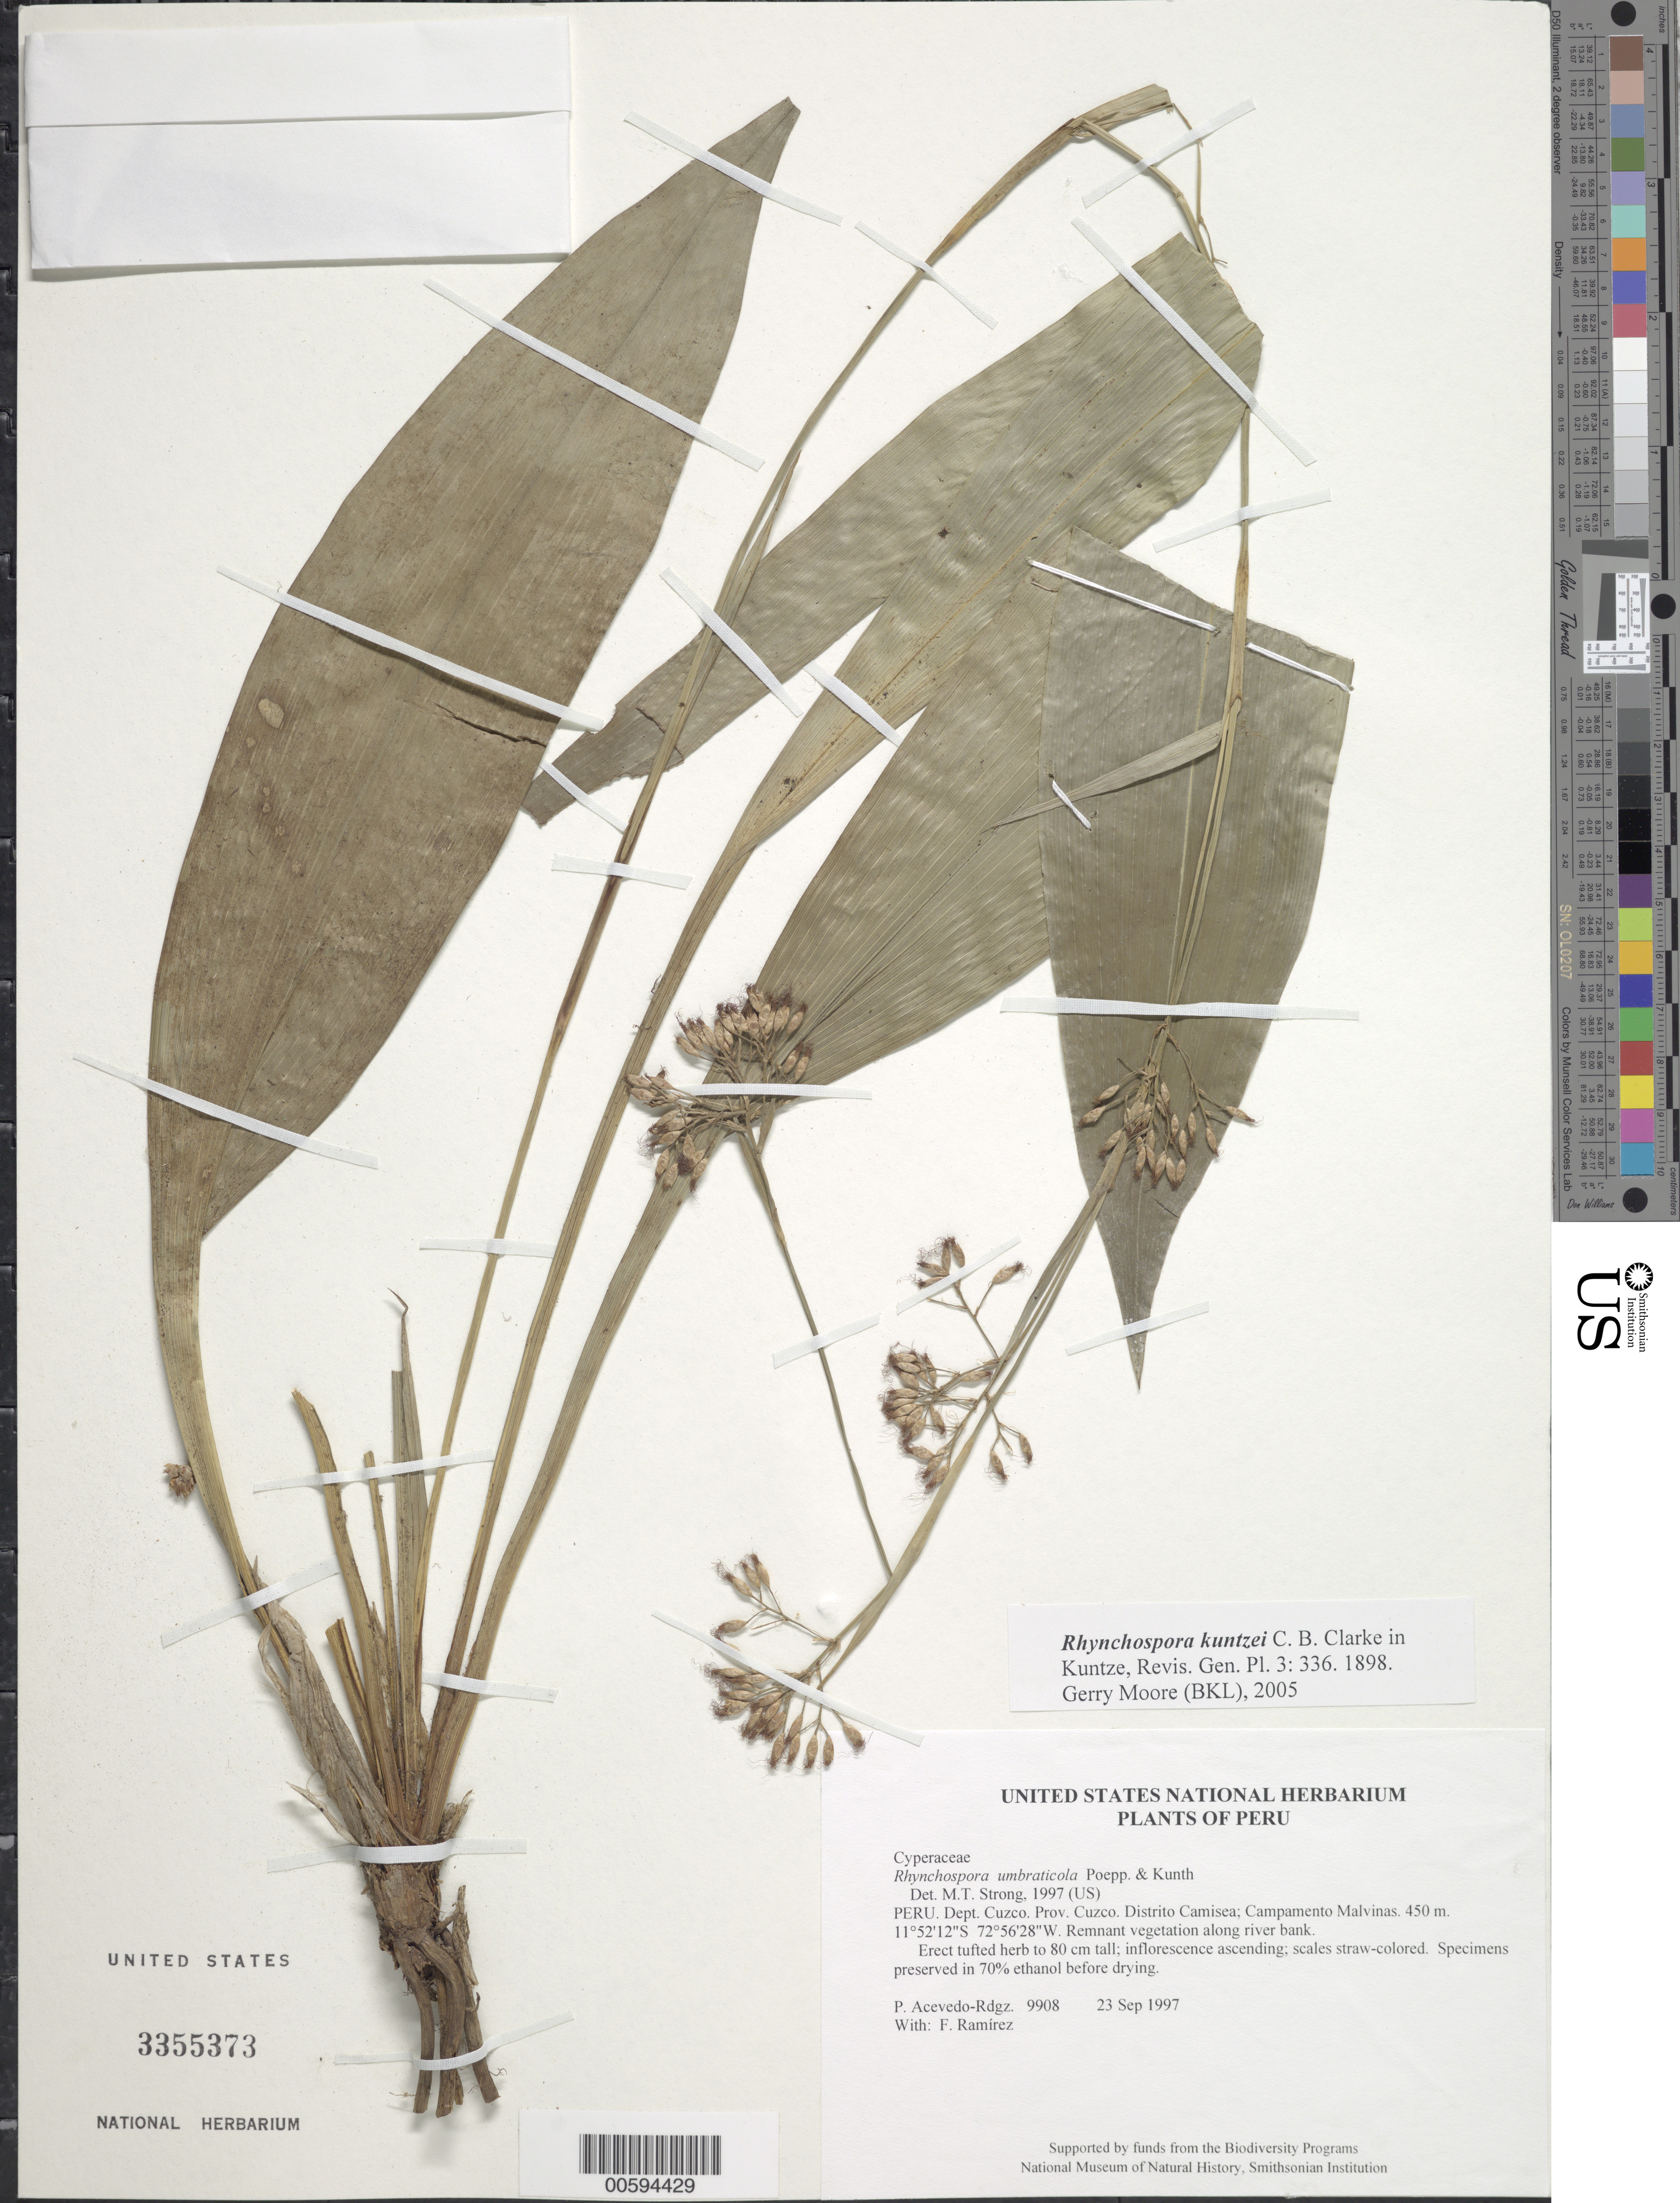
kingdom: Plantae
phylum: Tracheophyta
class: Liliopsida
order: Poales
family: Cyperaceae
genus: Rhynchospora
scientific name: Rhynchospora umbraticola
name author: Poepp. & Kunth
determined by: Strong, M. T., (US), Smithsonian Institution - National Museum of Natural History (UNITED STATES)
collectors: P. Acevedo-Rodr. & F. Ramirez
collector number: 9908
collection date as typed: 23 Sep 1997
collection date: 1997-09-23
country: Peru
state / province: Cusco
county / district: Cusco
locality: Distrito Camisea; Campamento Malvinas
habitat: Remnant vegetation along river bank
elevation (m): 450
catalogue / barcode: US 3355373